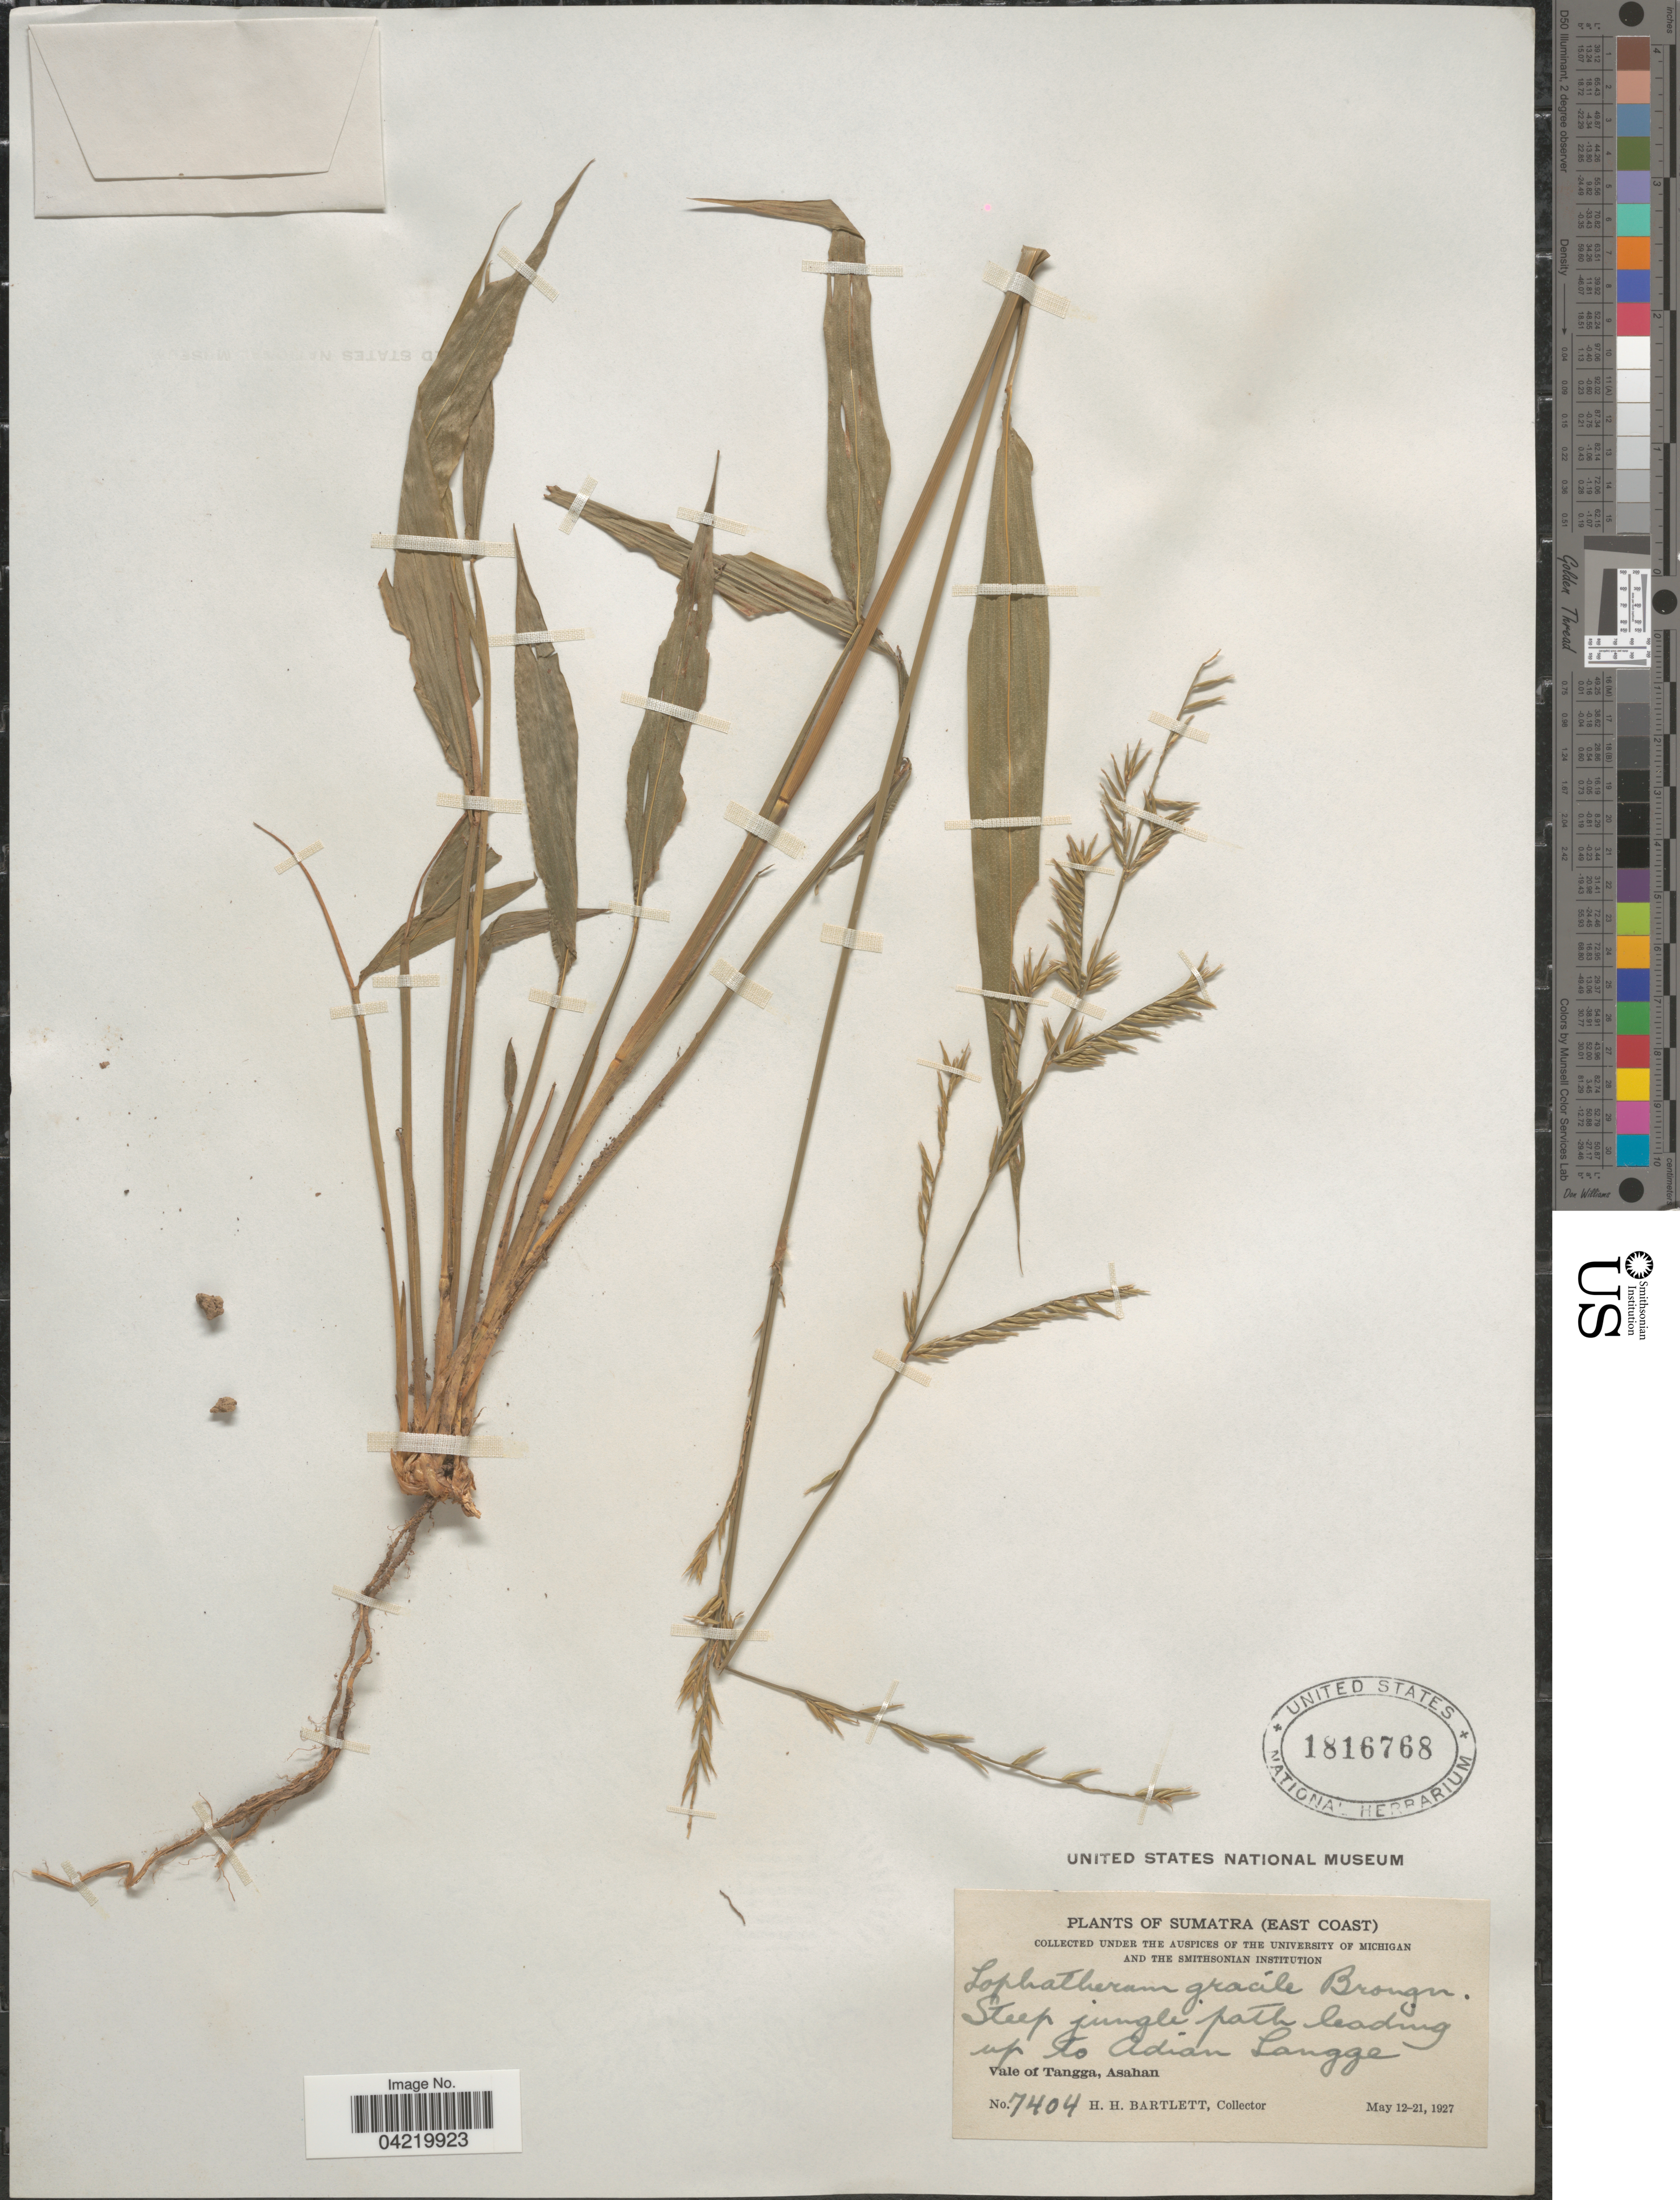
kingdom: Plantae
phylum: Tracheophyta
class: Liliopsida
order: Poales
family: Poaceae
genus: Lophatherum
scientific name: Lophatherum gracile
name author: Brongn.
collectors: H. H. Bartlett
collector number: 7404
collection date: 1927-05-12/1927-05-21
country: Indonesia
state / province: Sumatra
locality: (East Coast). Steep jungle path leading up to Adian Langge. Vale of Tangga, Asahan.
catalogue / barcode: US 1816768